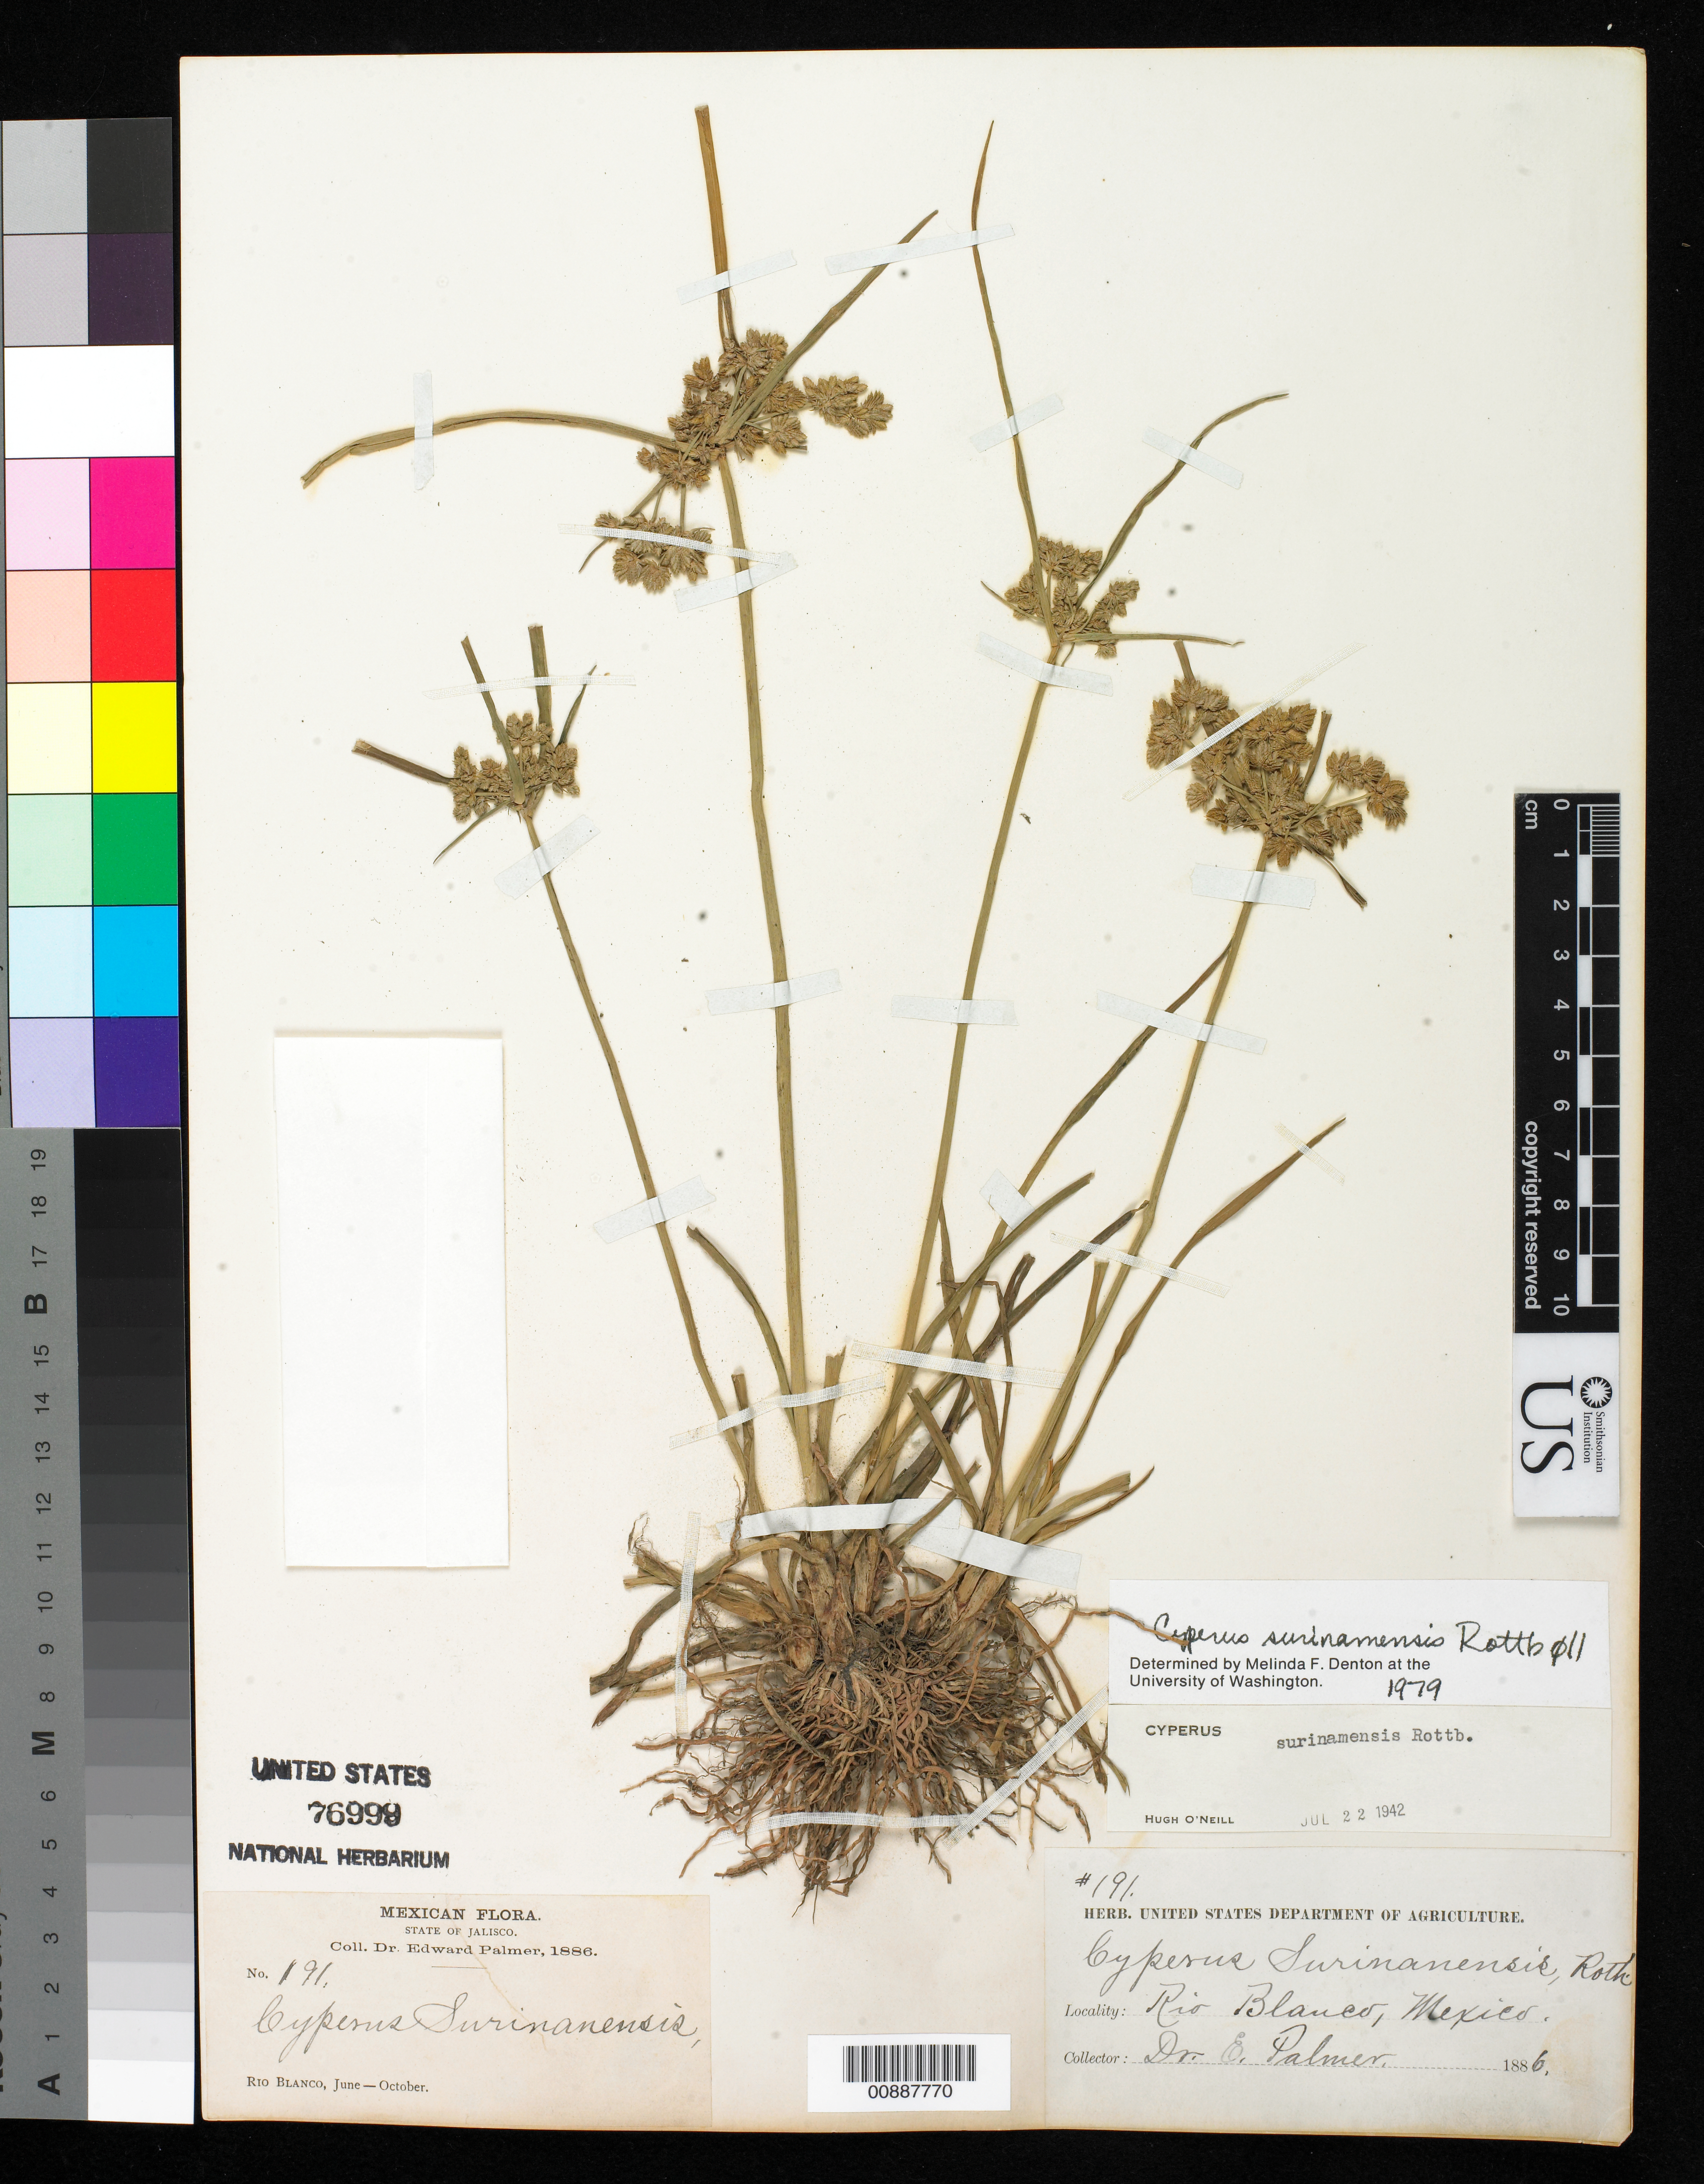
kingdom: Plantae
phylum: Tracheophyta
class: Liliopsida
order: Poales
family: Cyperaceae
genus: Cyperus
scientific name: Cyperus surinamensis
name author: Rottb.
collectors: E. Palmer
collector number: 191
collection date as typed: Jun 1886 to -- Oct 1886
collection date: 1886-06/1886-10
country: Mexico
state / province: Jalisco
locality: Rio Blanco, Jalisco.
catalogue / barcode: US 76999